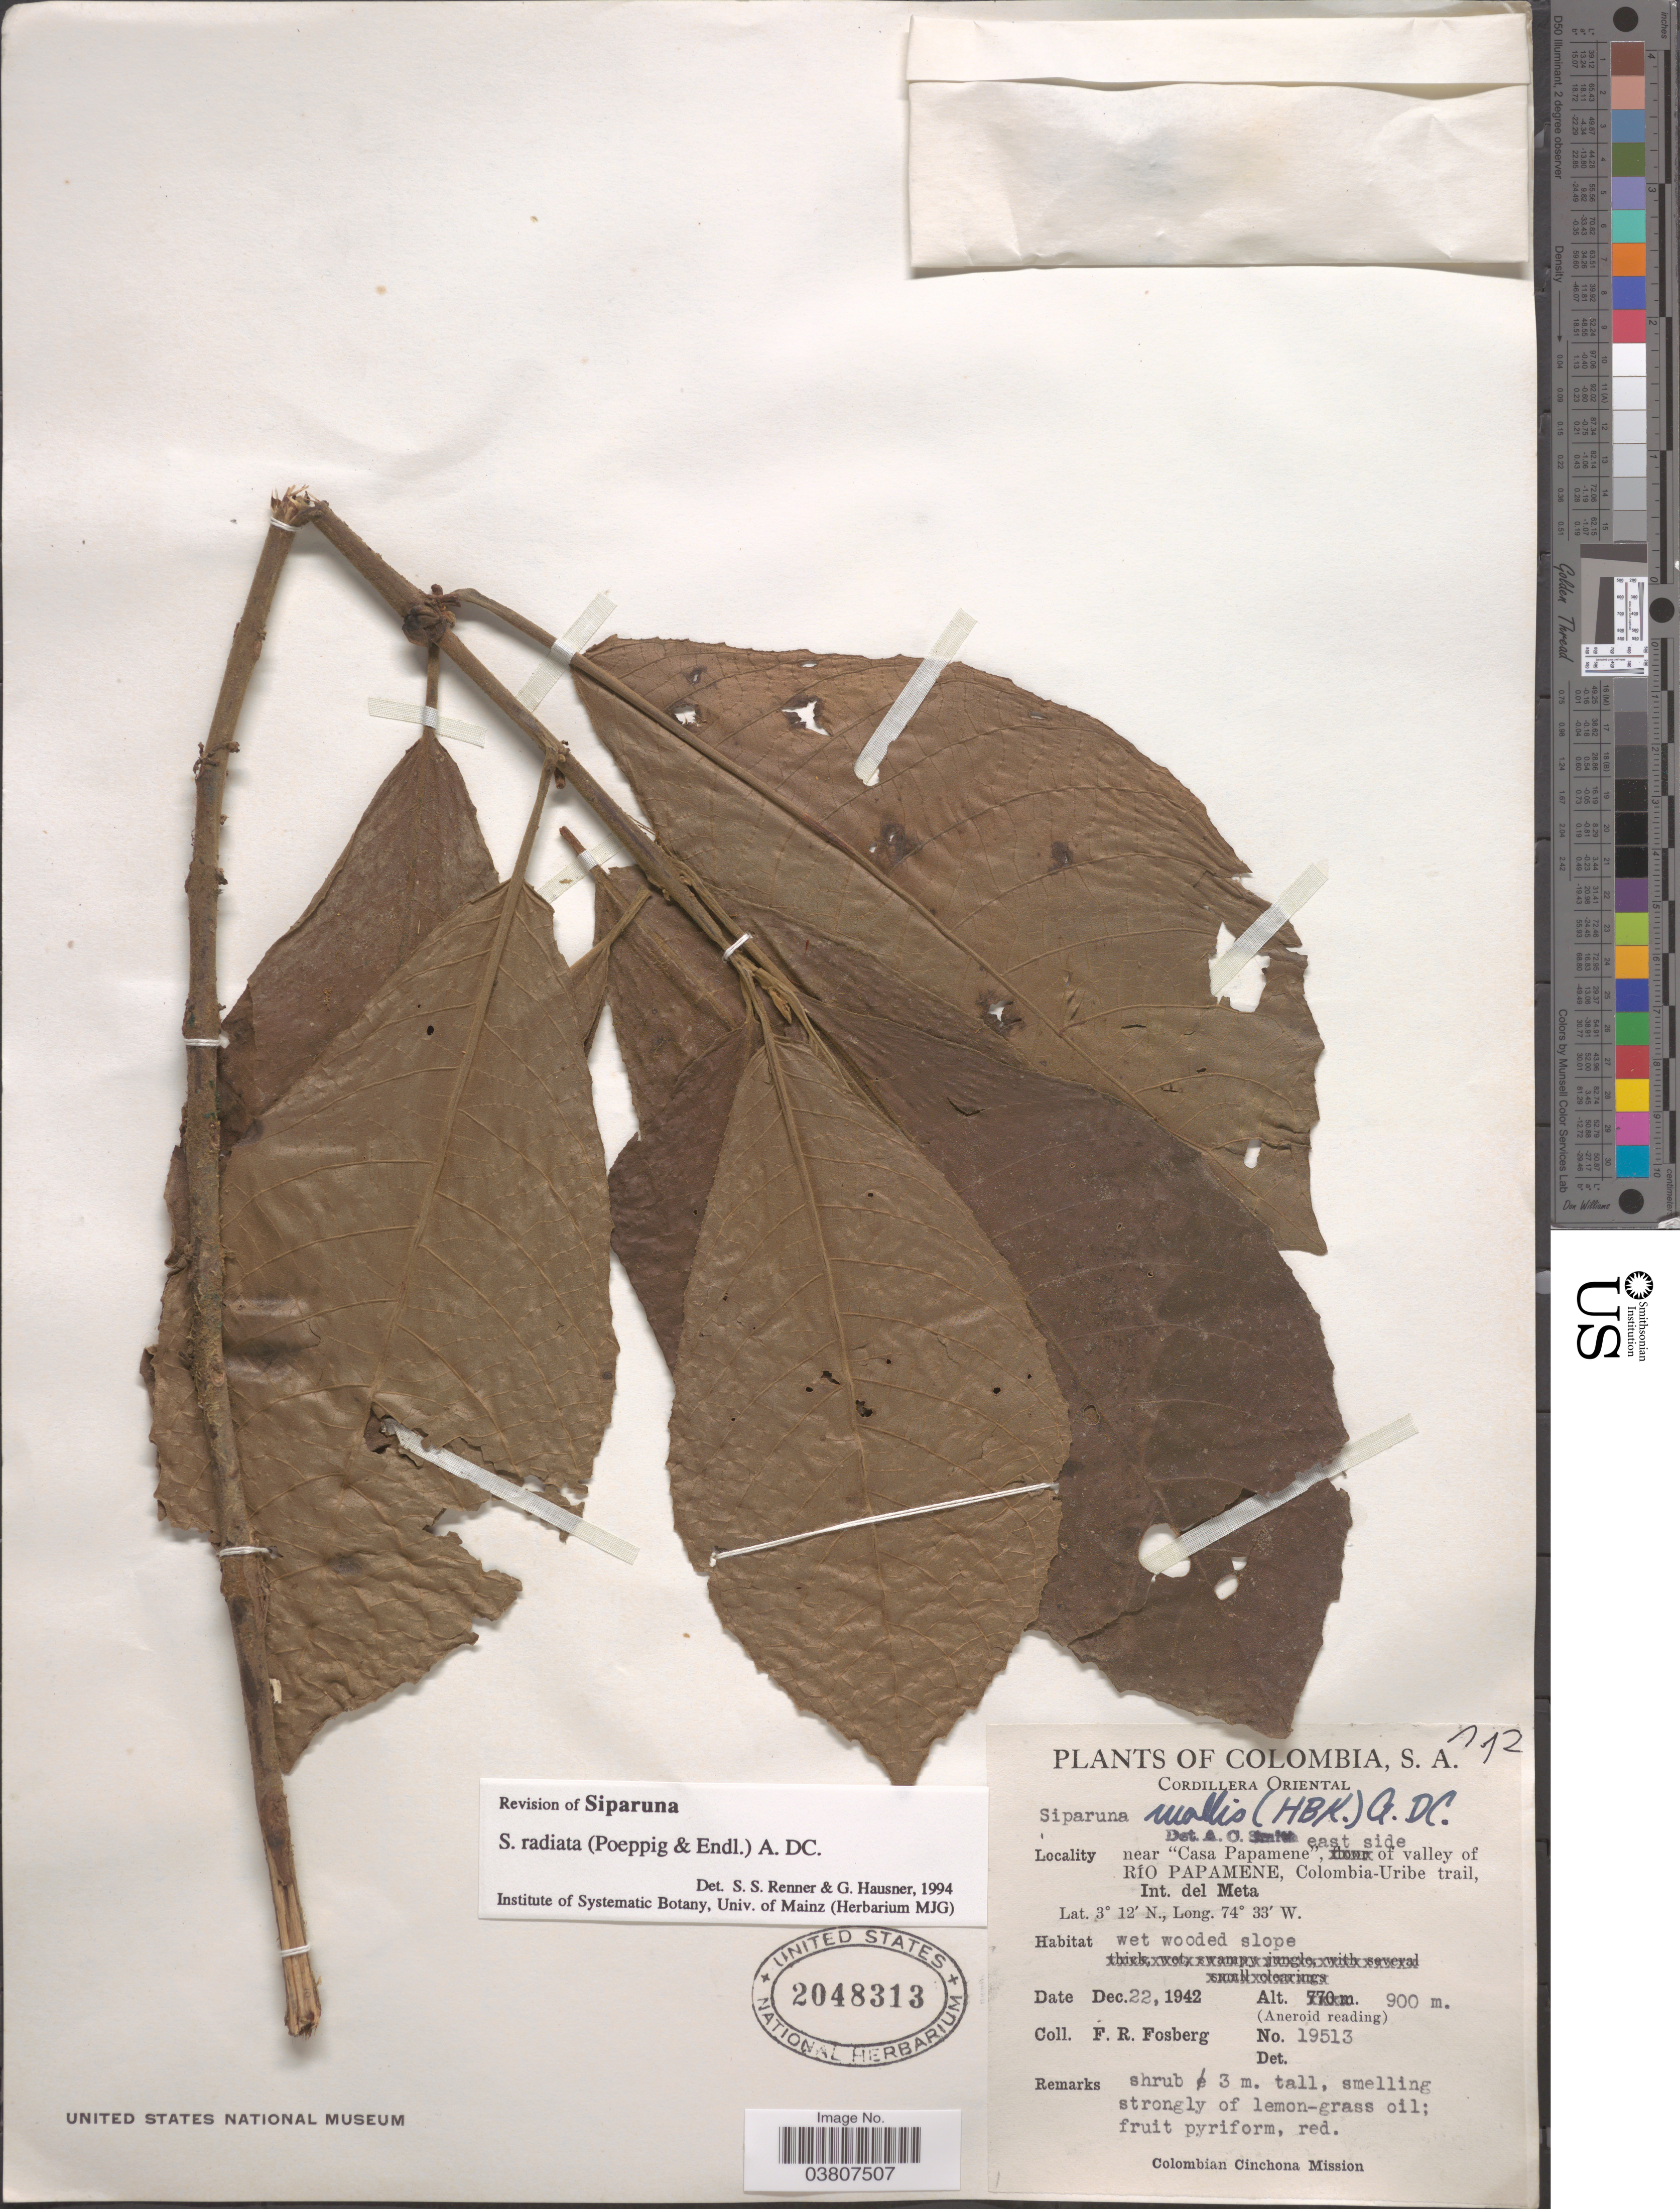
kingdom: Plantae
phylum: Tracheophyta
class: Magnoliopsida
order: Laurales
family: Siparunaceae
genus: Siparuna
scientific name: Siparuna sessiliflora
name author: (Kunth) A. DC.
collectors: F. R. Fosberg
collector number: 19513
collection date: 1942-12-22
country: Colombia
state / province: Meta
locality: Cordillera Oriental. Near "Casa Papamene", east side of valley of Río Papamene, Colombia-Uribe trail, Int. del Meta.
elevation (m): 900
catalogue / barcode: US 2048313